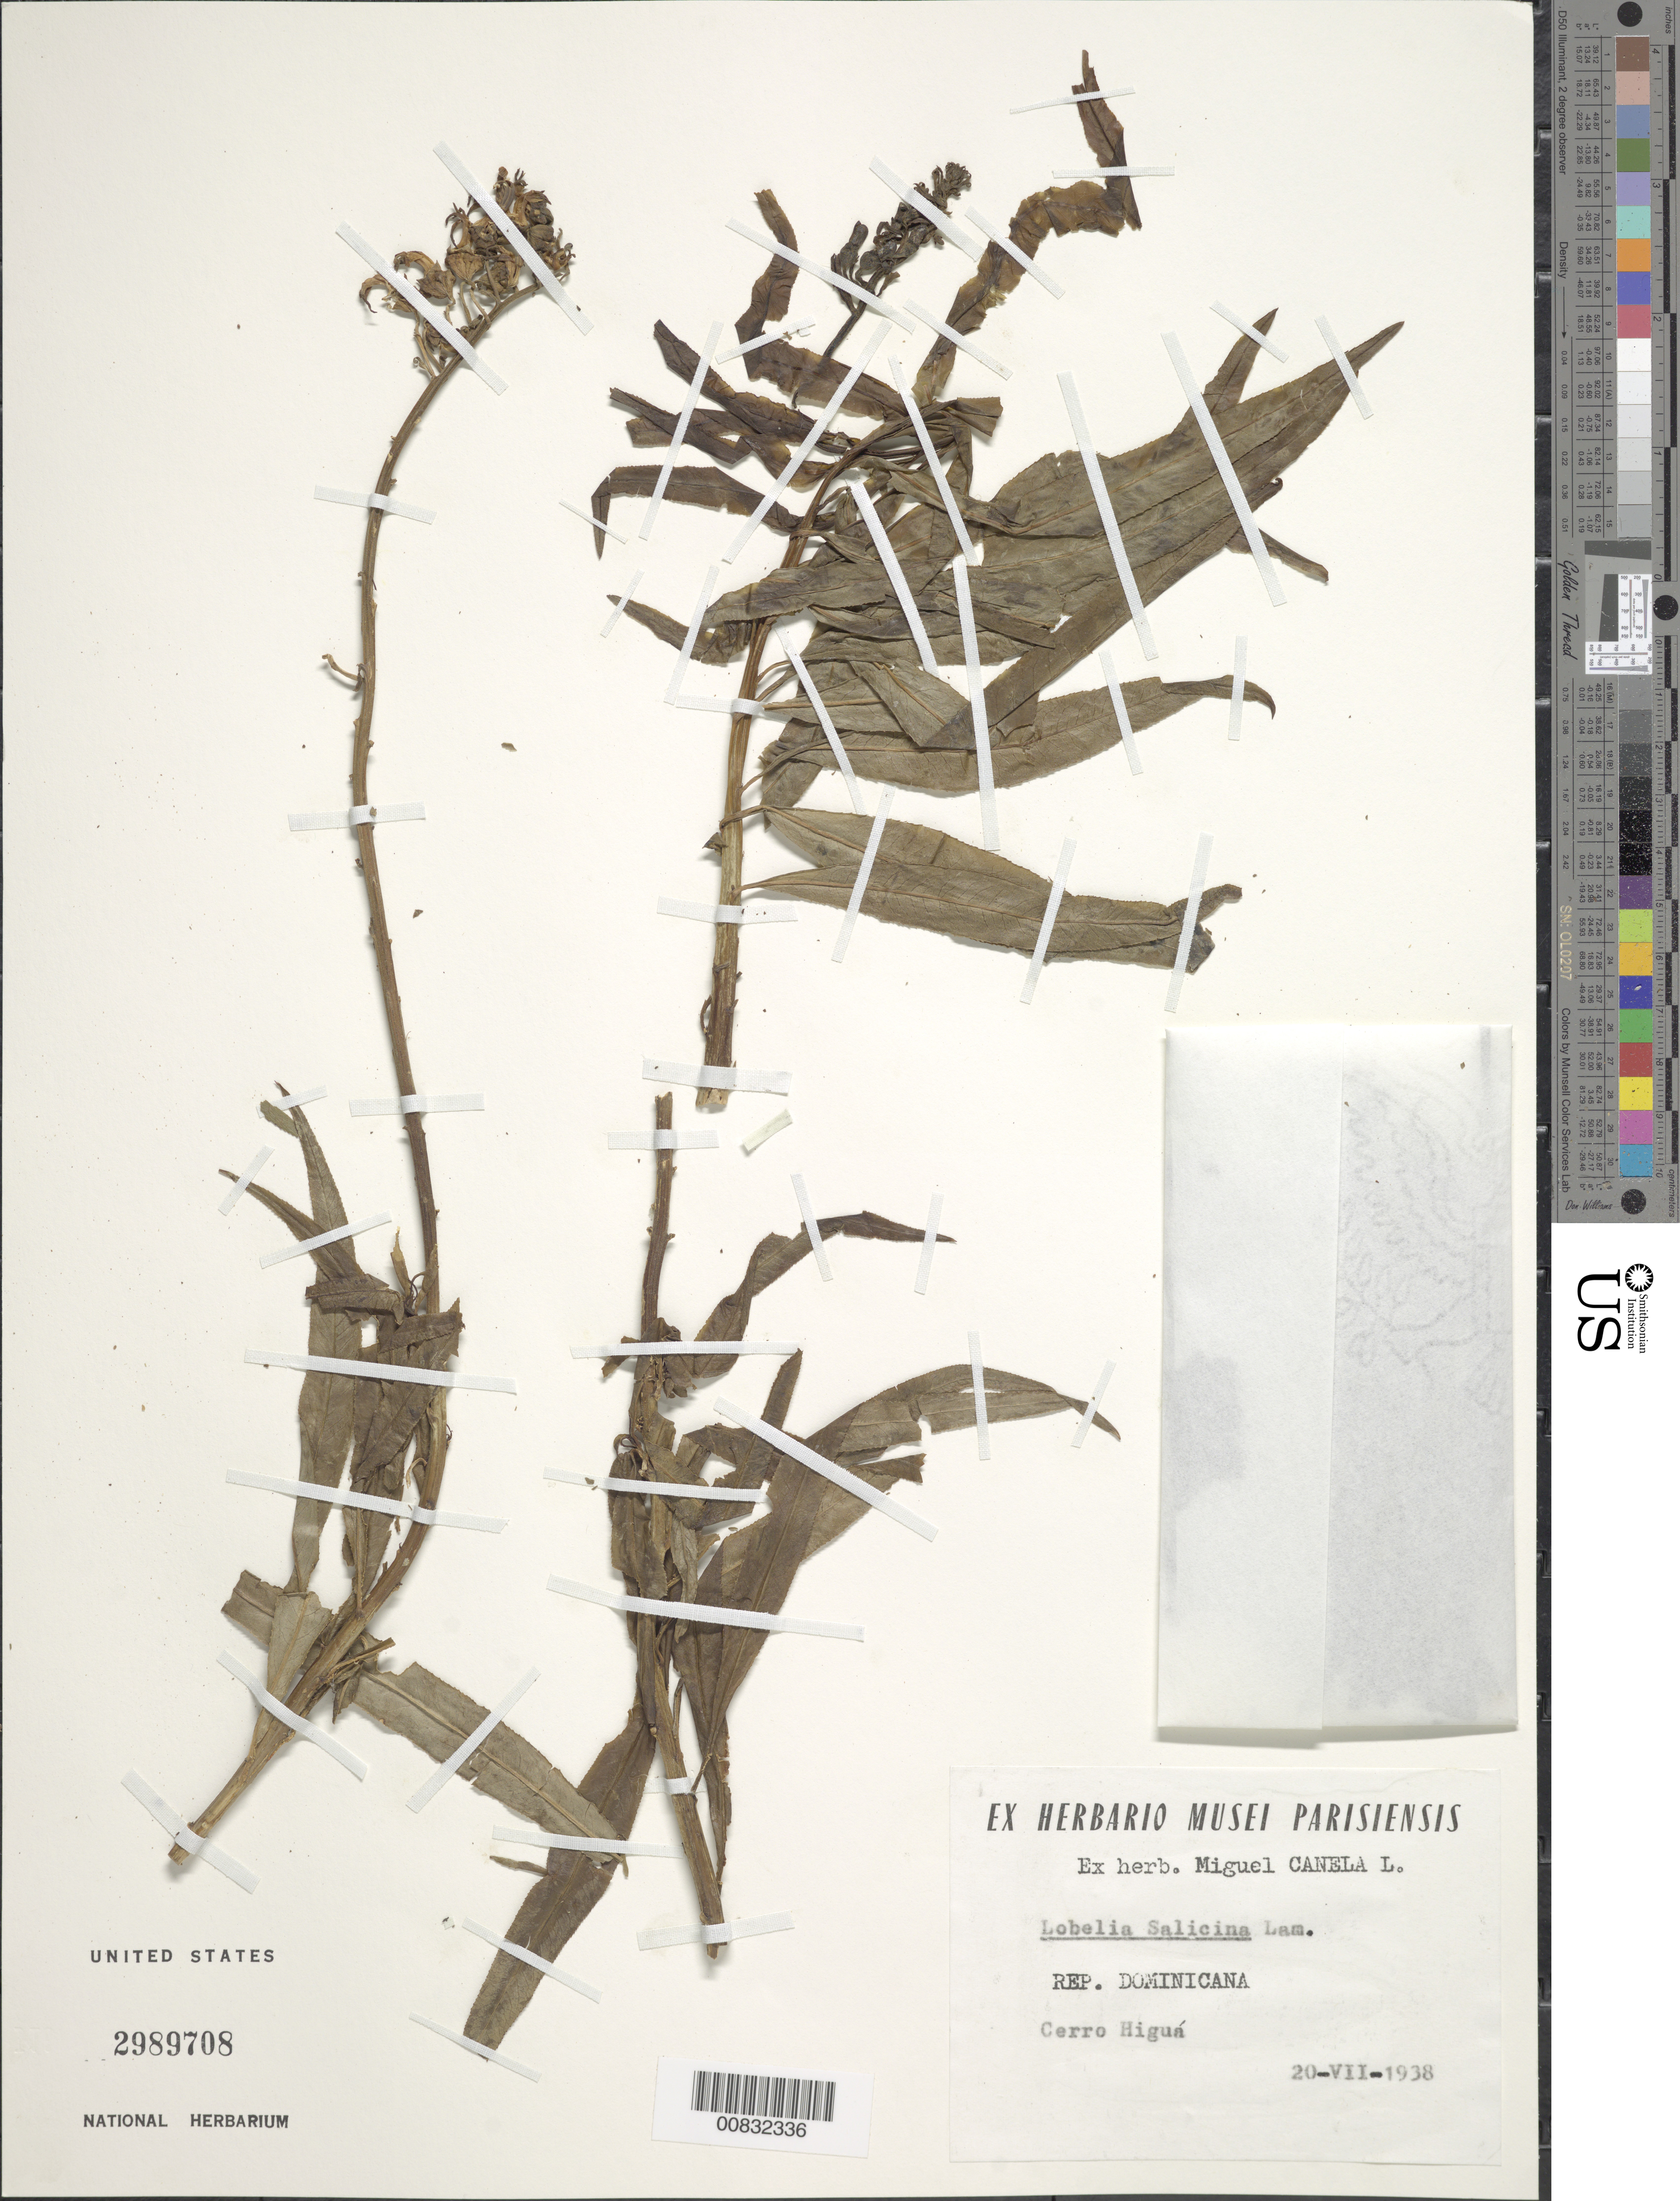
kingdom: Plantae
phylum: Tracheophyta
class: Magnoliopsida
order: Asterales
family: Campanulaceae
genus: Lobelia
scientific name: Lobelia salicina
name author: Lam.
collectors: M. Canela Lazaro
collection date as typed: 20 Jul 1938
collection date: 1938-07-20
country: Dominican Republic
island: Hispaniola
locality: Cerro Higuá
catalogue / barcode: US 2989708